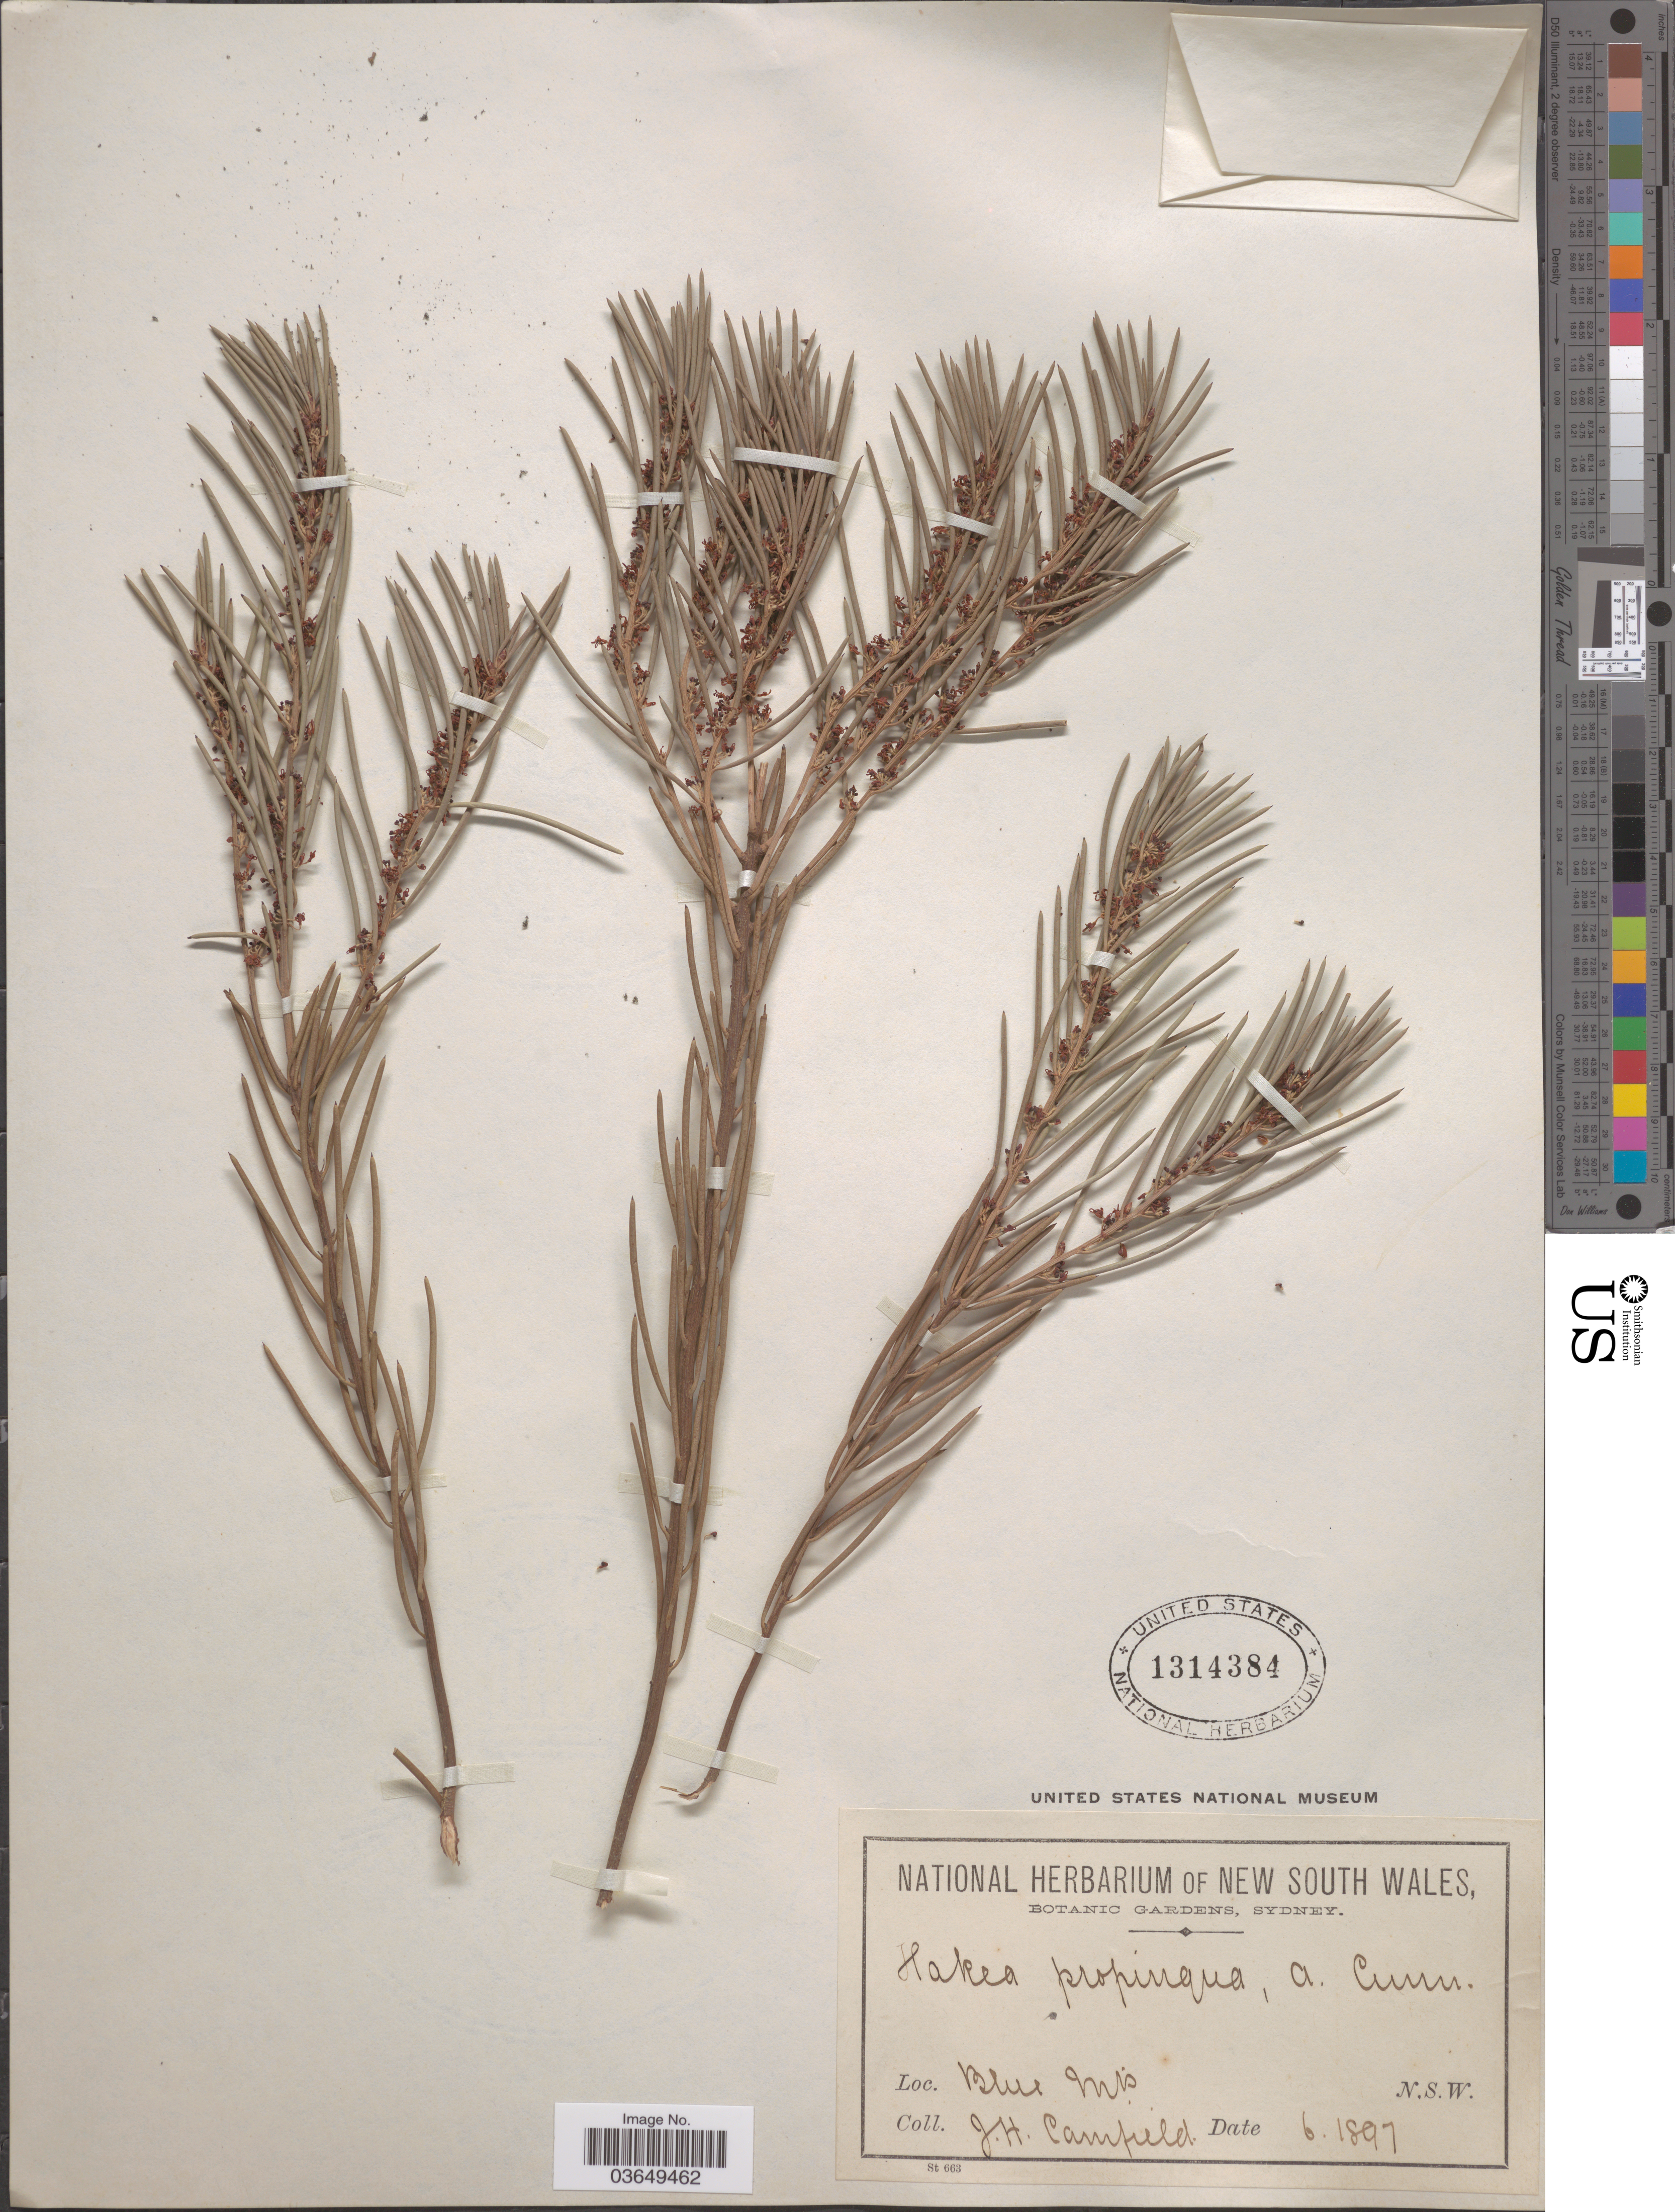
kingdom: Plantae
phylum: Tracheophyta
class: Magnoliopsida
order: Proteales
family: Proteaceae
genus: Hakea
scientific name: Hakea propinqua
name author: A. Cunn.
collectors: J. Camfield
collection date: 1897-06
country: Australia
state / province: New South Wales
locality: Blue Mts.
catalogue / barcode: US 1314384